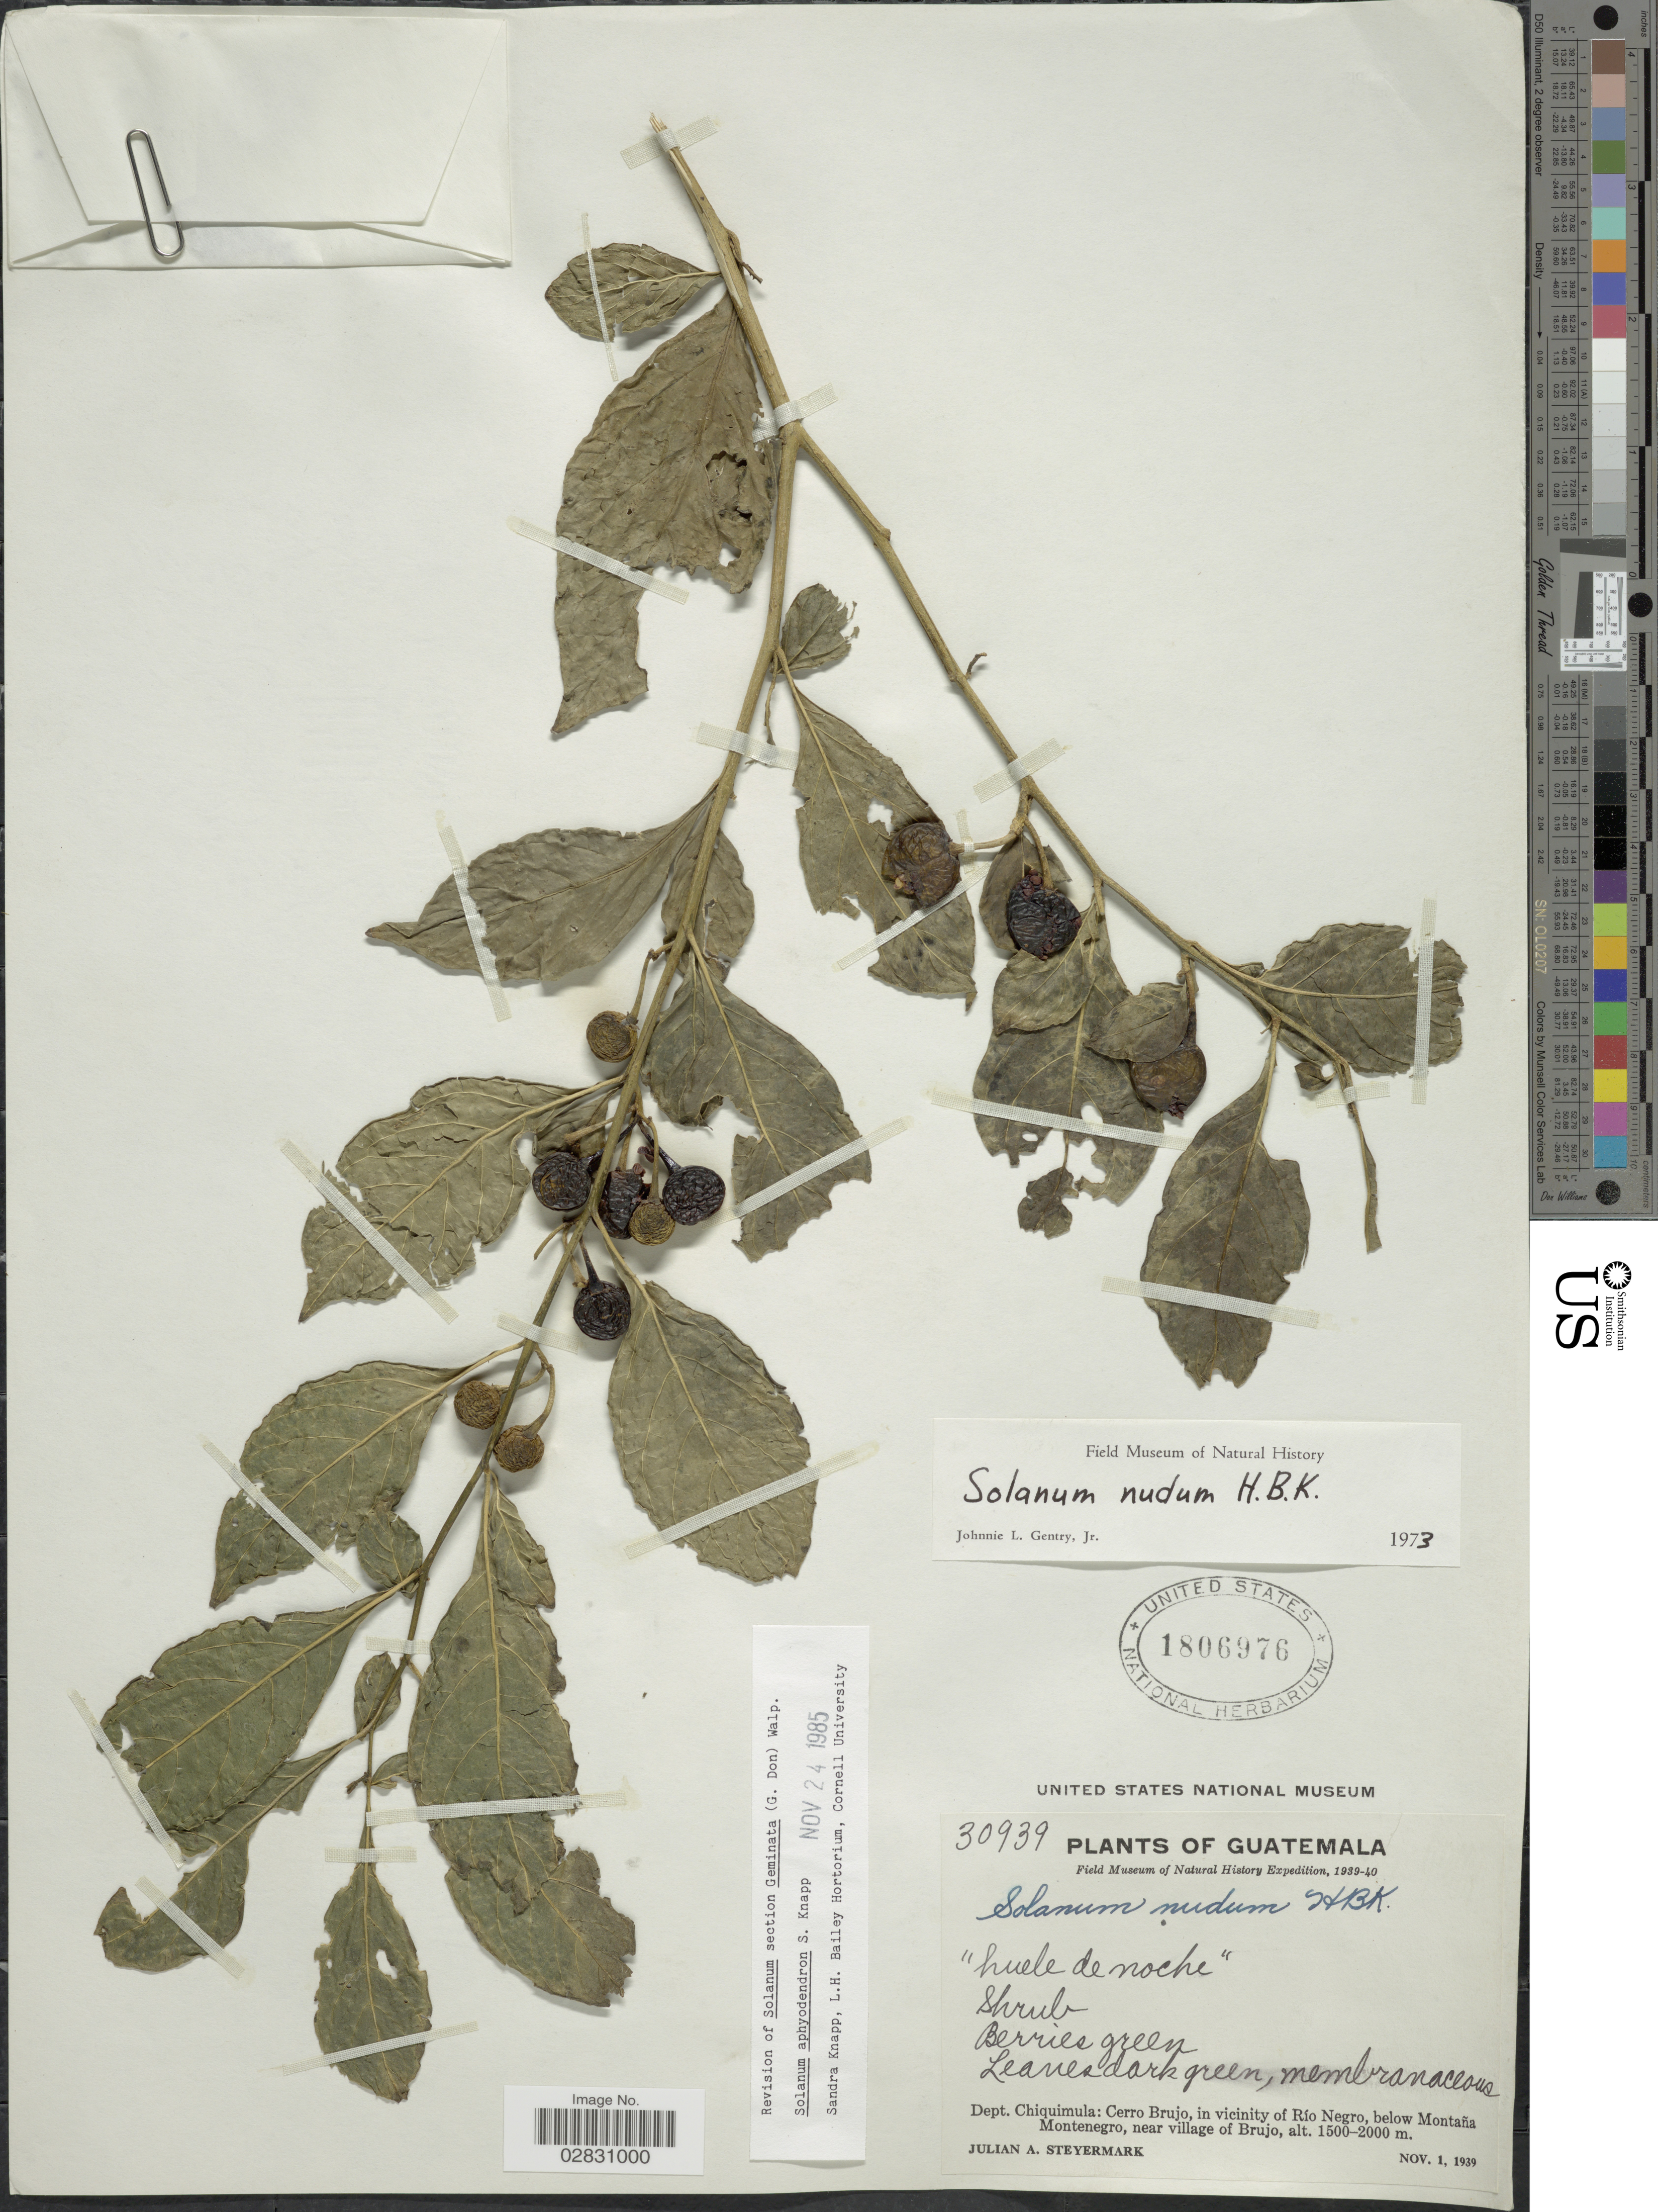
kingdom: Plantae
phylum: Tracheophyta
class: Magnoliopsida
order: Solanales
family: Solanaceae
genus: Solanum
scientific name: Solanum aphyodendron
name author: S. Knapp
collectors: J. Steyermark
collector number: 30939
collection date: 1939-11-01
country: Guatemala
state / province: Chiquimula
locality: Dept. Chiquimula: Cerro Brujo, in vicinity of Río Negro, below Montaña Montenegro, near village of Brujo.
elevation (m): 1500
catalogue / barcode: US 1806976